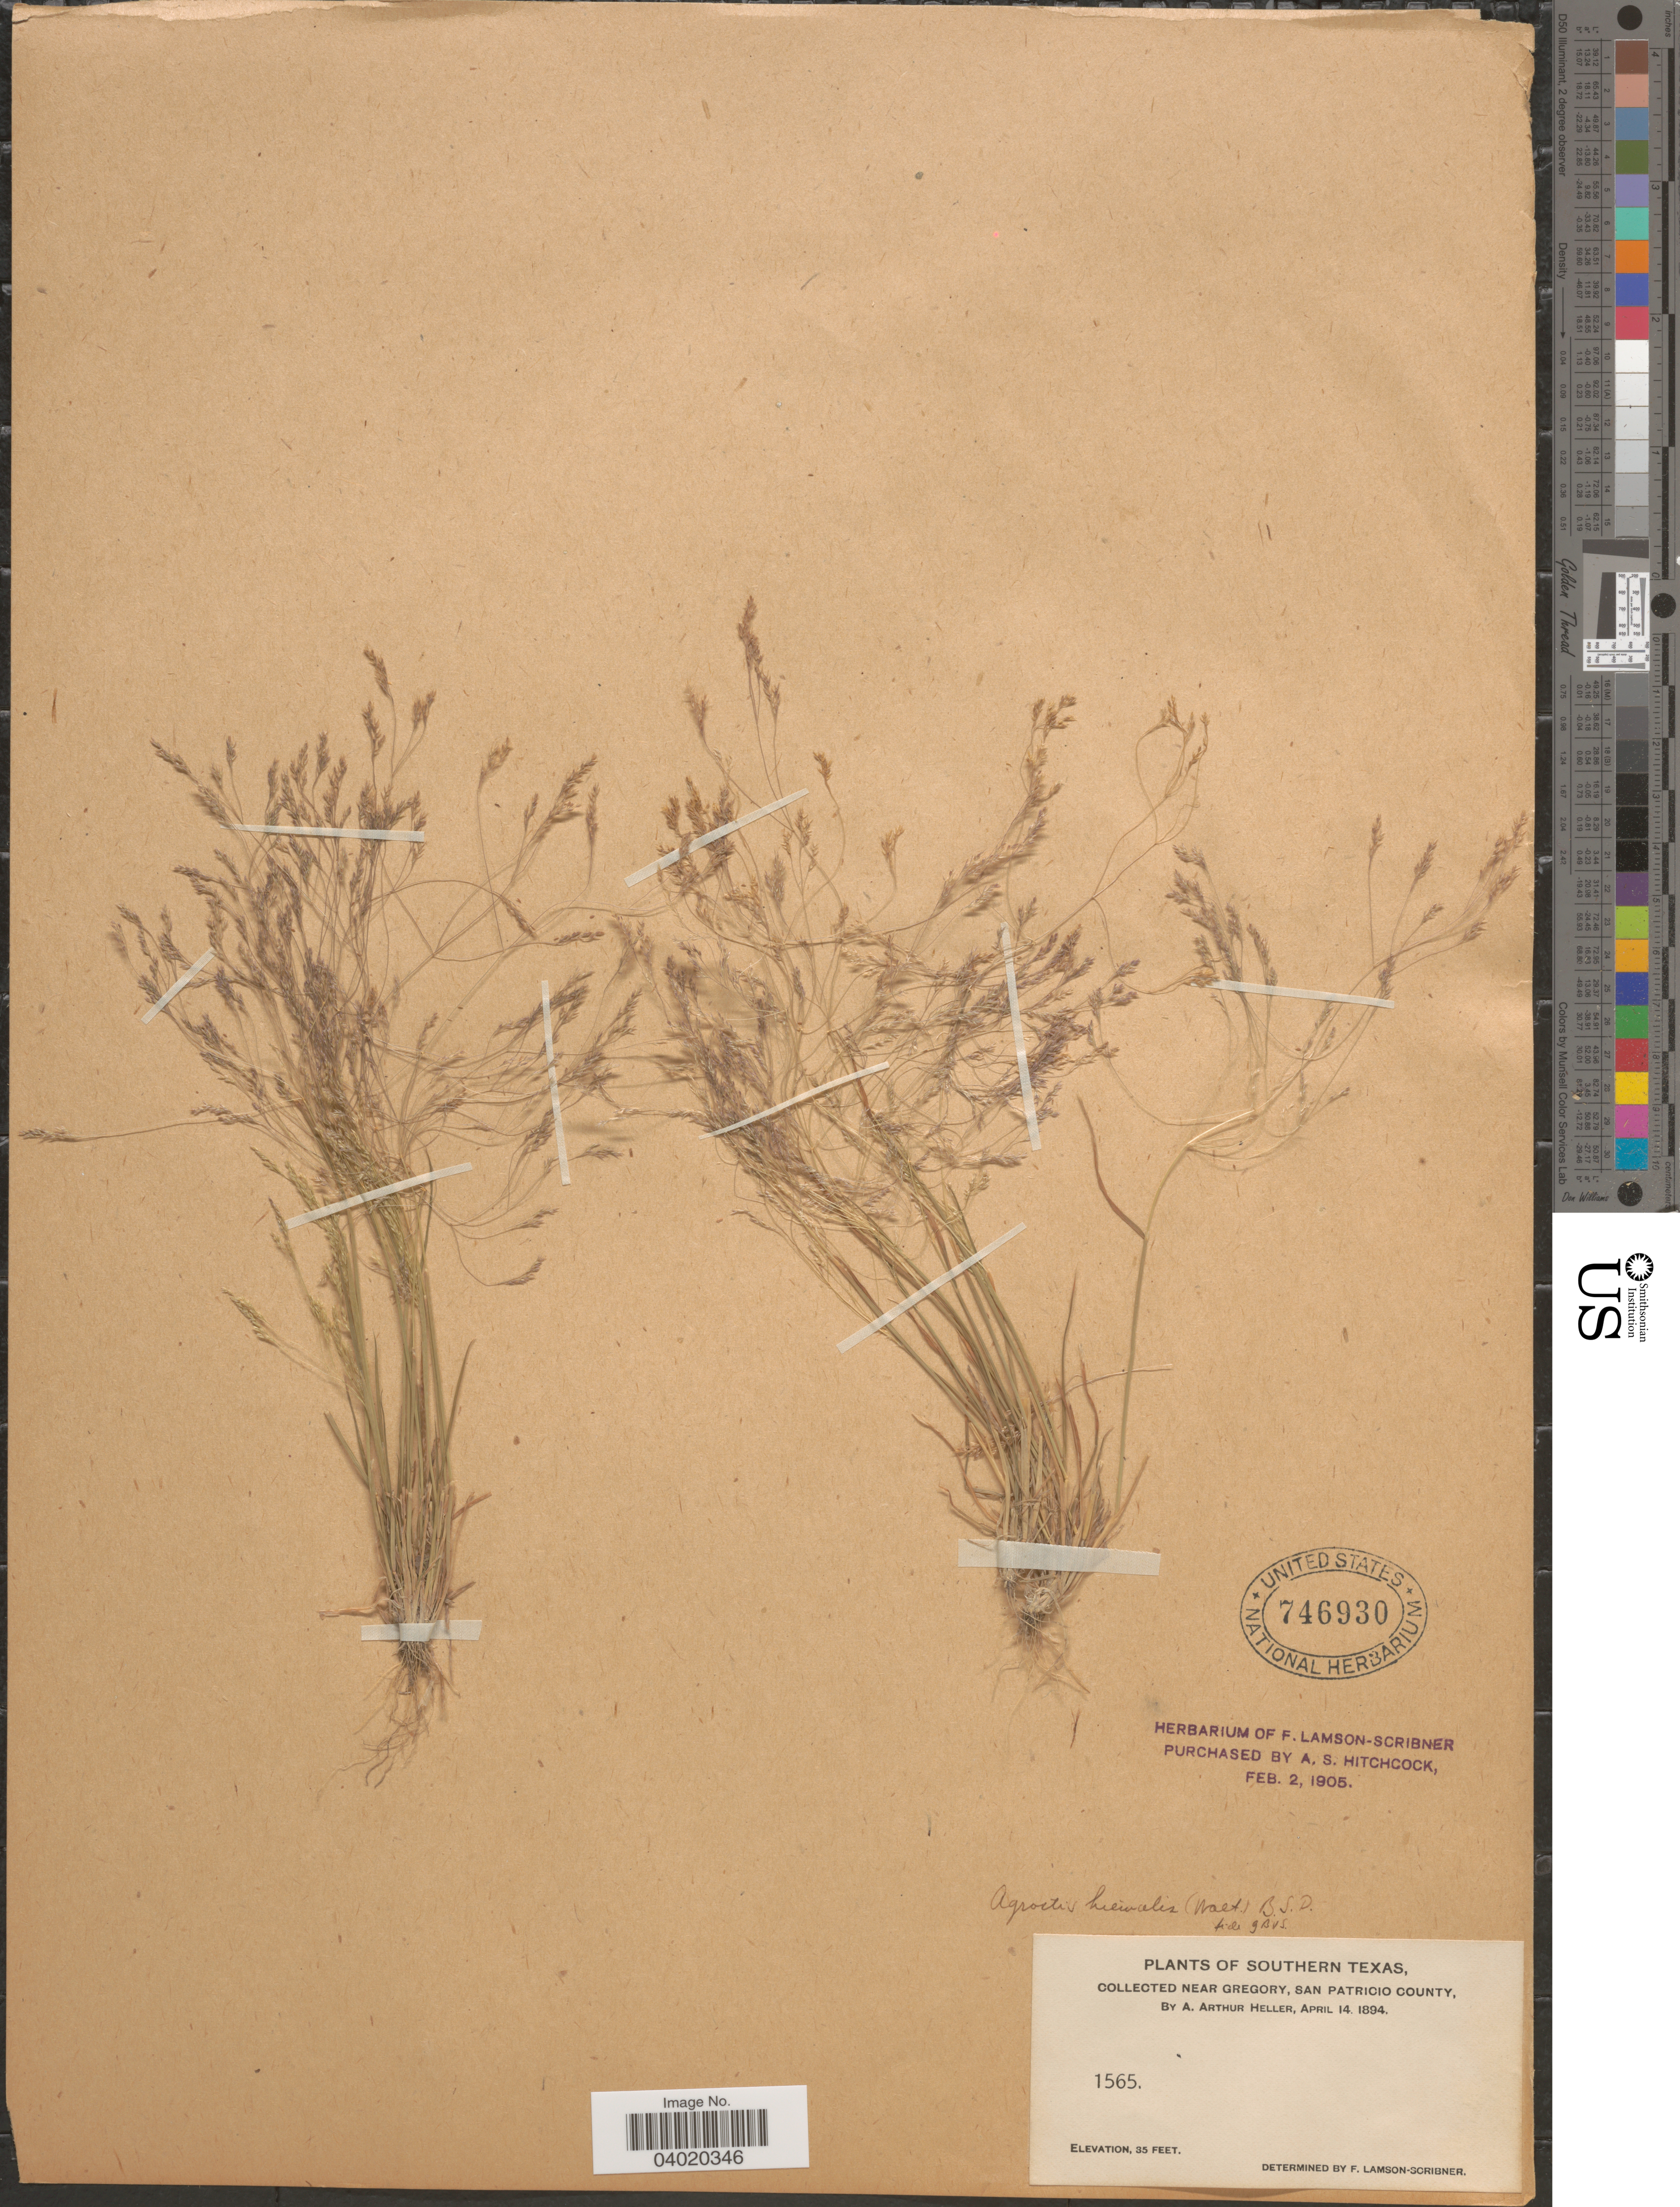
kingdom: Plantae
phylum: Tracheophyta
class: Liliopsida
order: Poales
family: Poaceae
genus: Agrostis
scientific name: Agrostis hyemalis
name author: (Walter) Britton et al.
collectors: A. A. Heller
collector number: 1565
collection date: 1894-04-14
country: United States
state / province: Texas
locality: Southern Texas. Near Gregory, San Patricio County.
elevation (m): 11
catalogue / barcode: US 746930